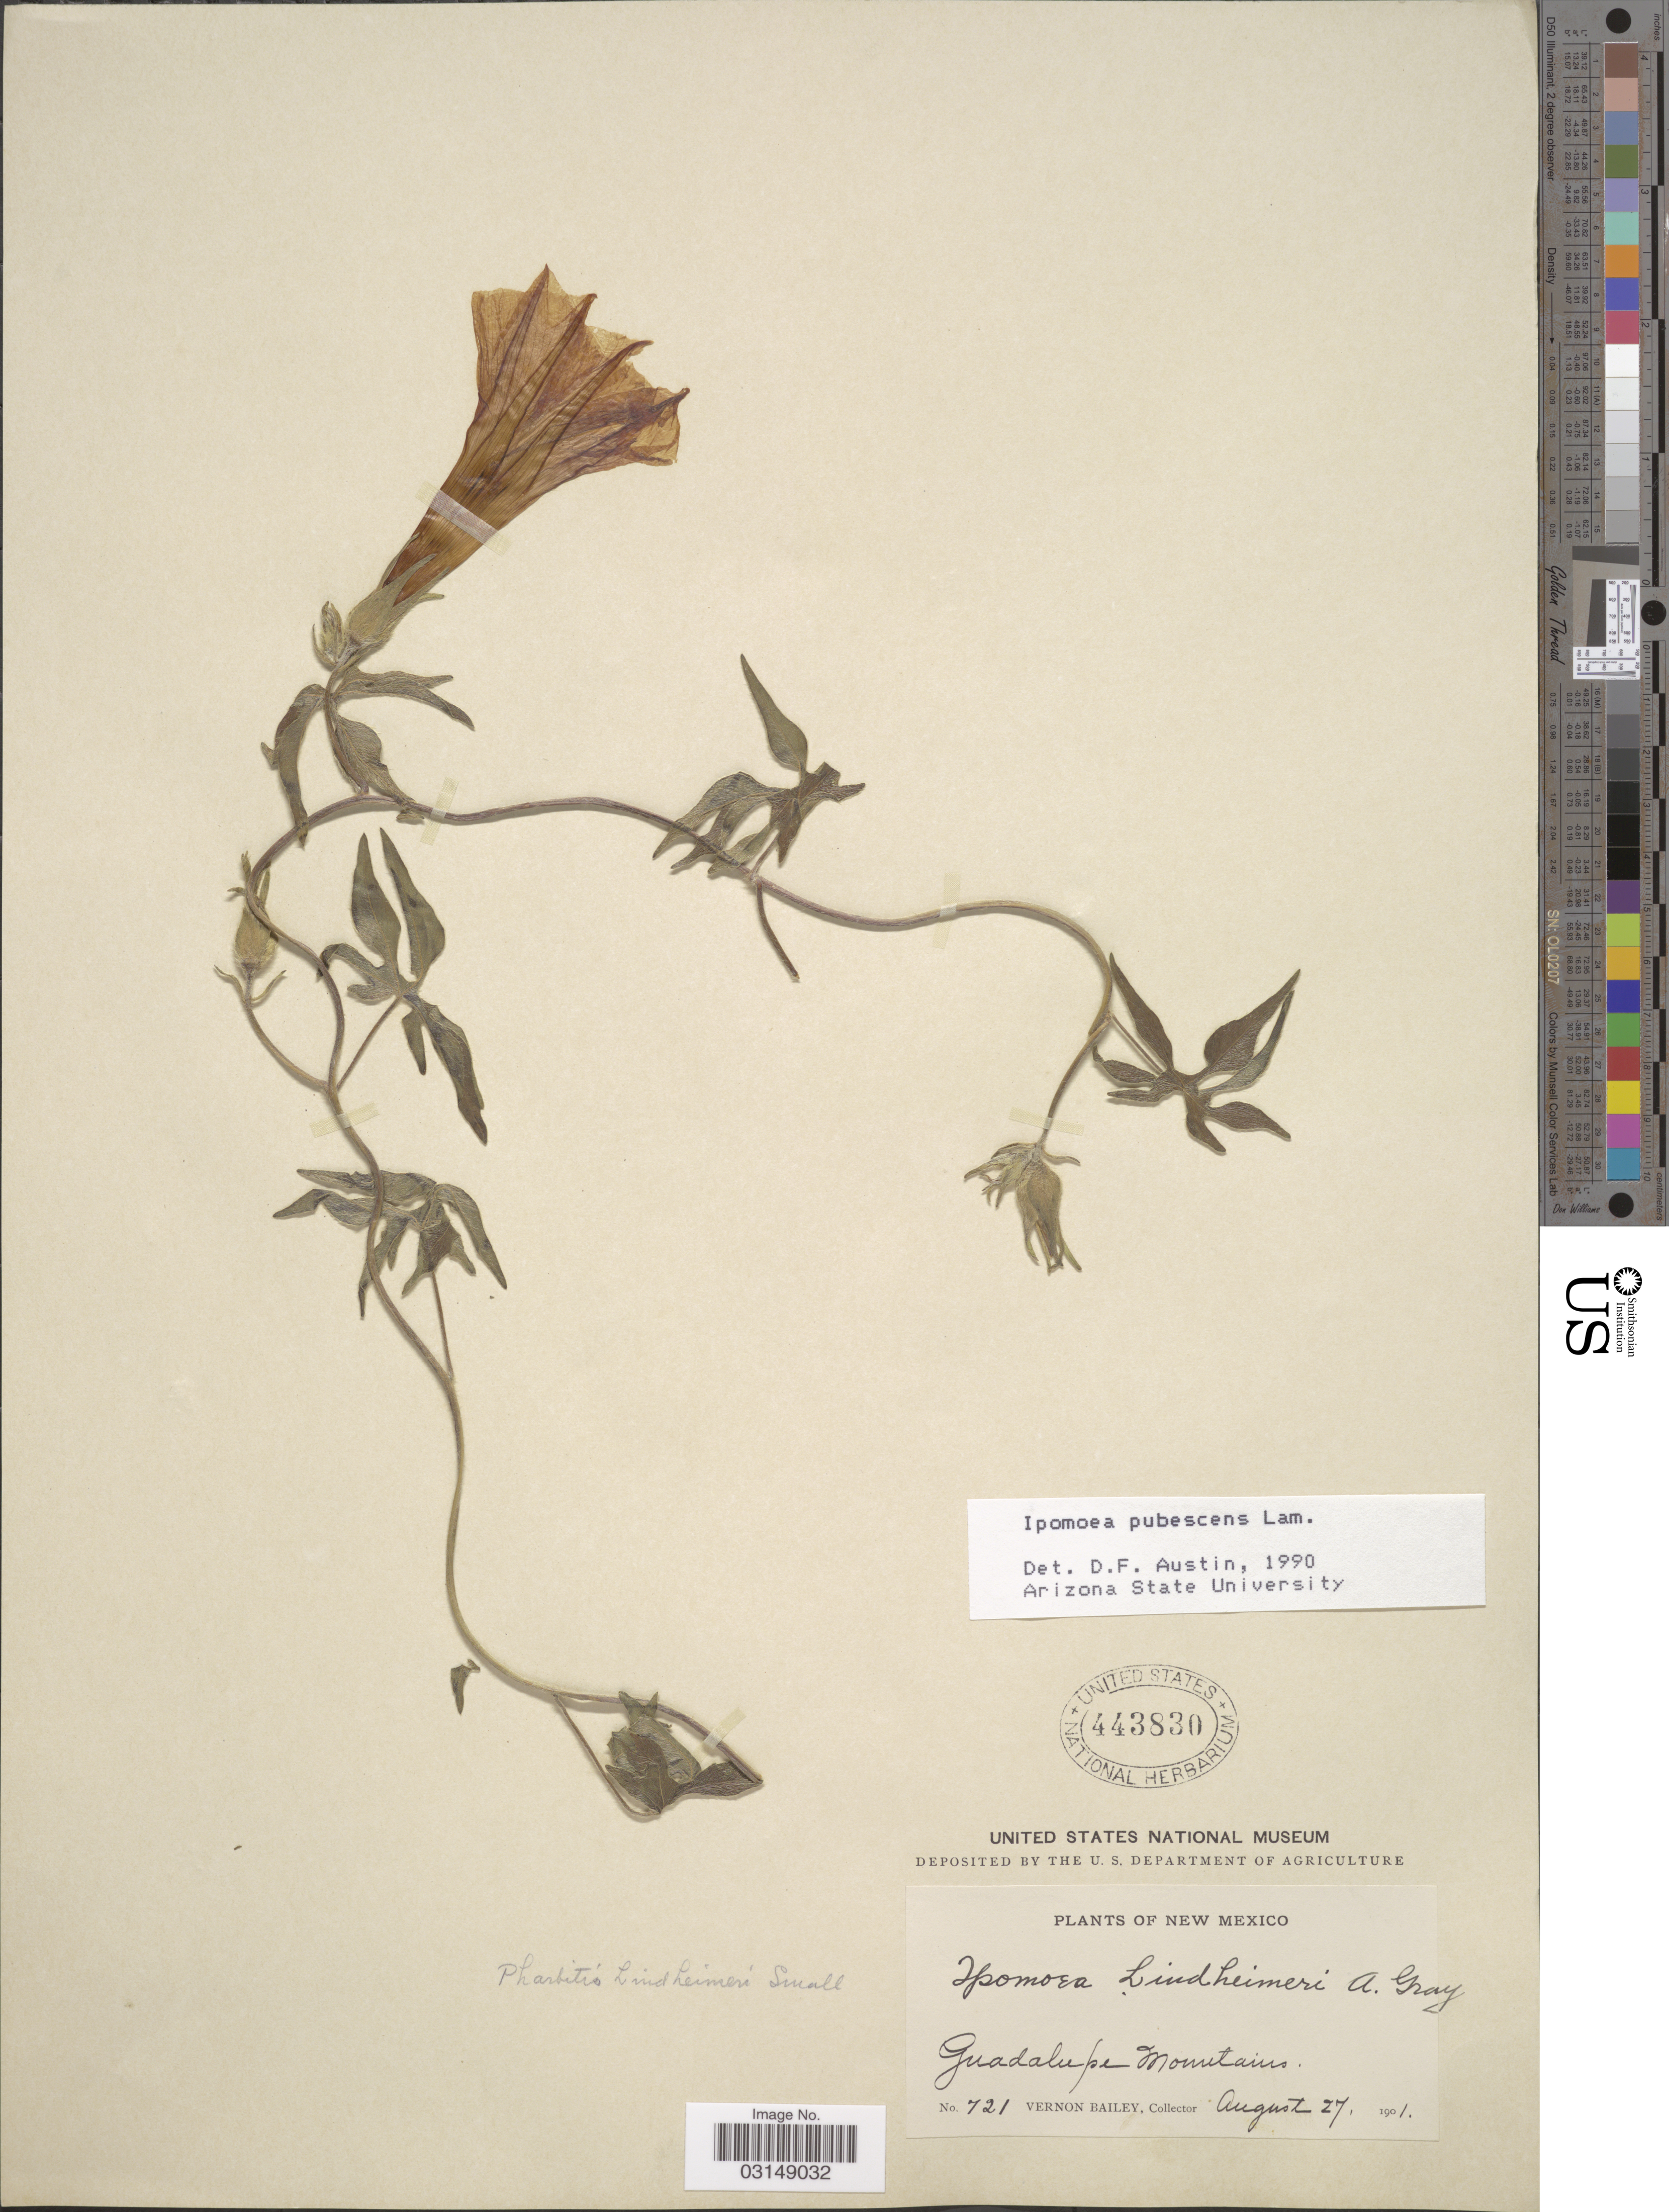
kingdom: Plantae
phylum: Tracheophyta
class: Magnoliopsida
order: Solanales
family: Convolvulaceae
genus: Ipomoea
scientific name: Ipomoea pubescens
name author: Lam.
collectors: V. O. Bailey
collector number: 721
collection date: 1901-08-27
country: United States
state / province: New Mexico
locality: Guadalupe Mountains.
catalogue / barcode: US 443830